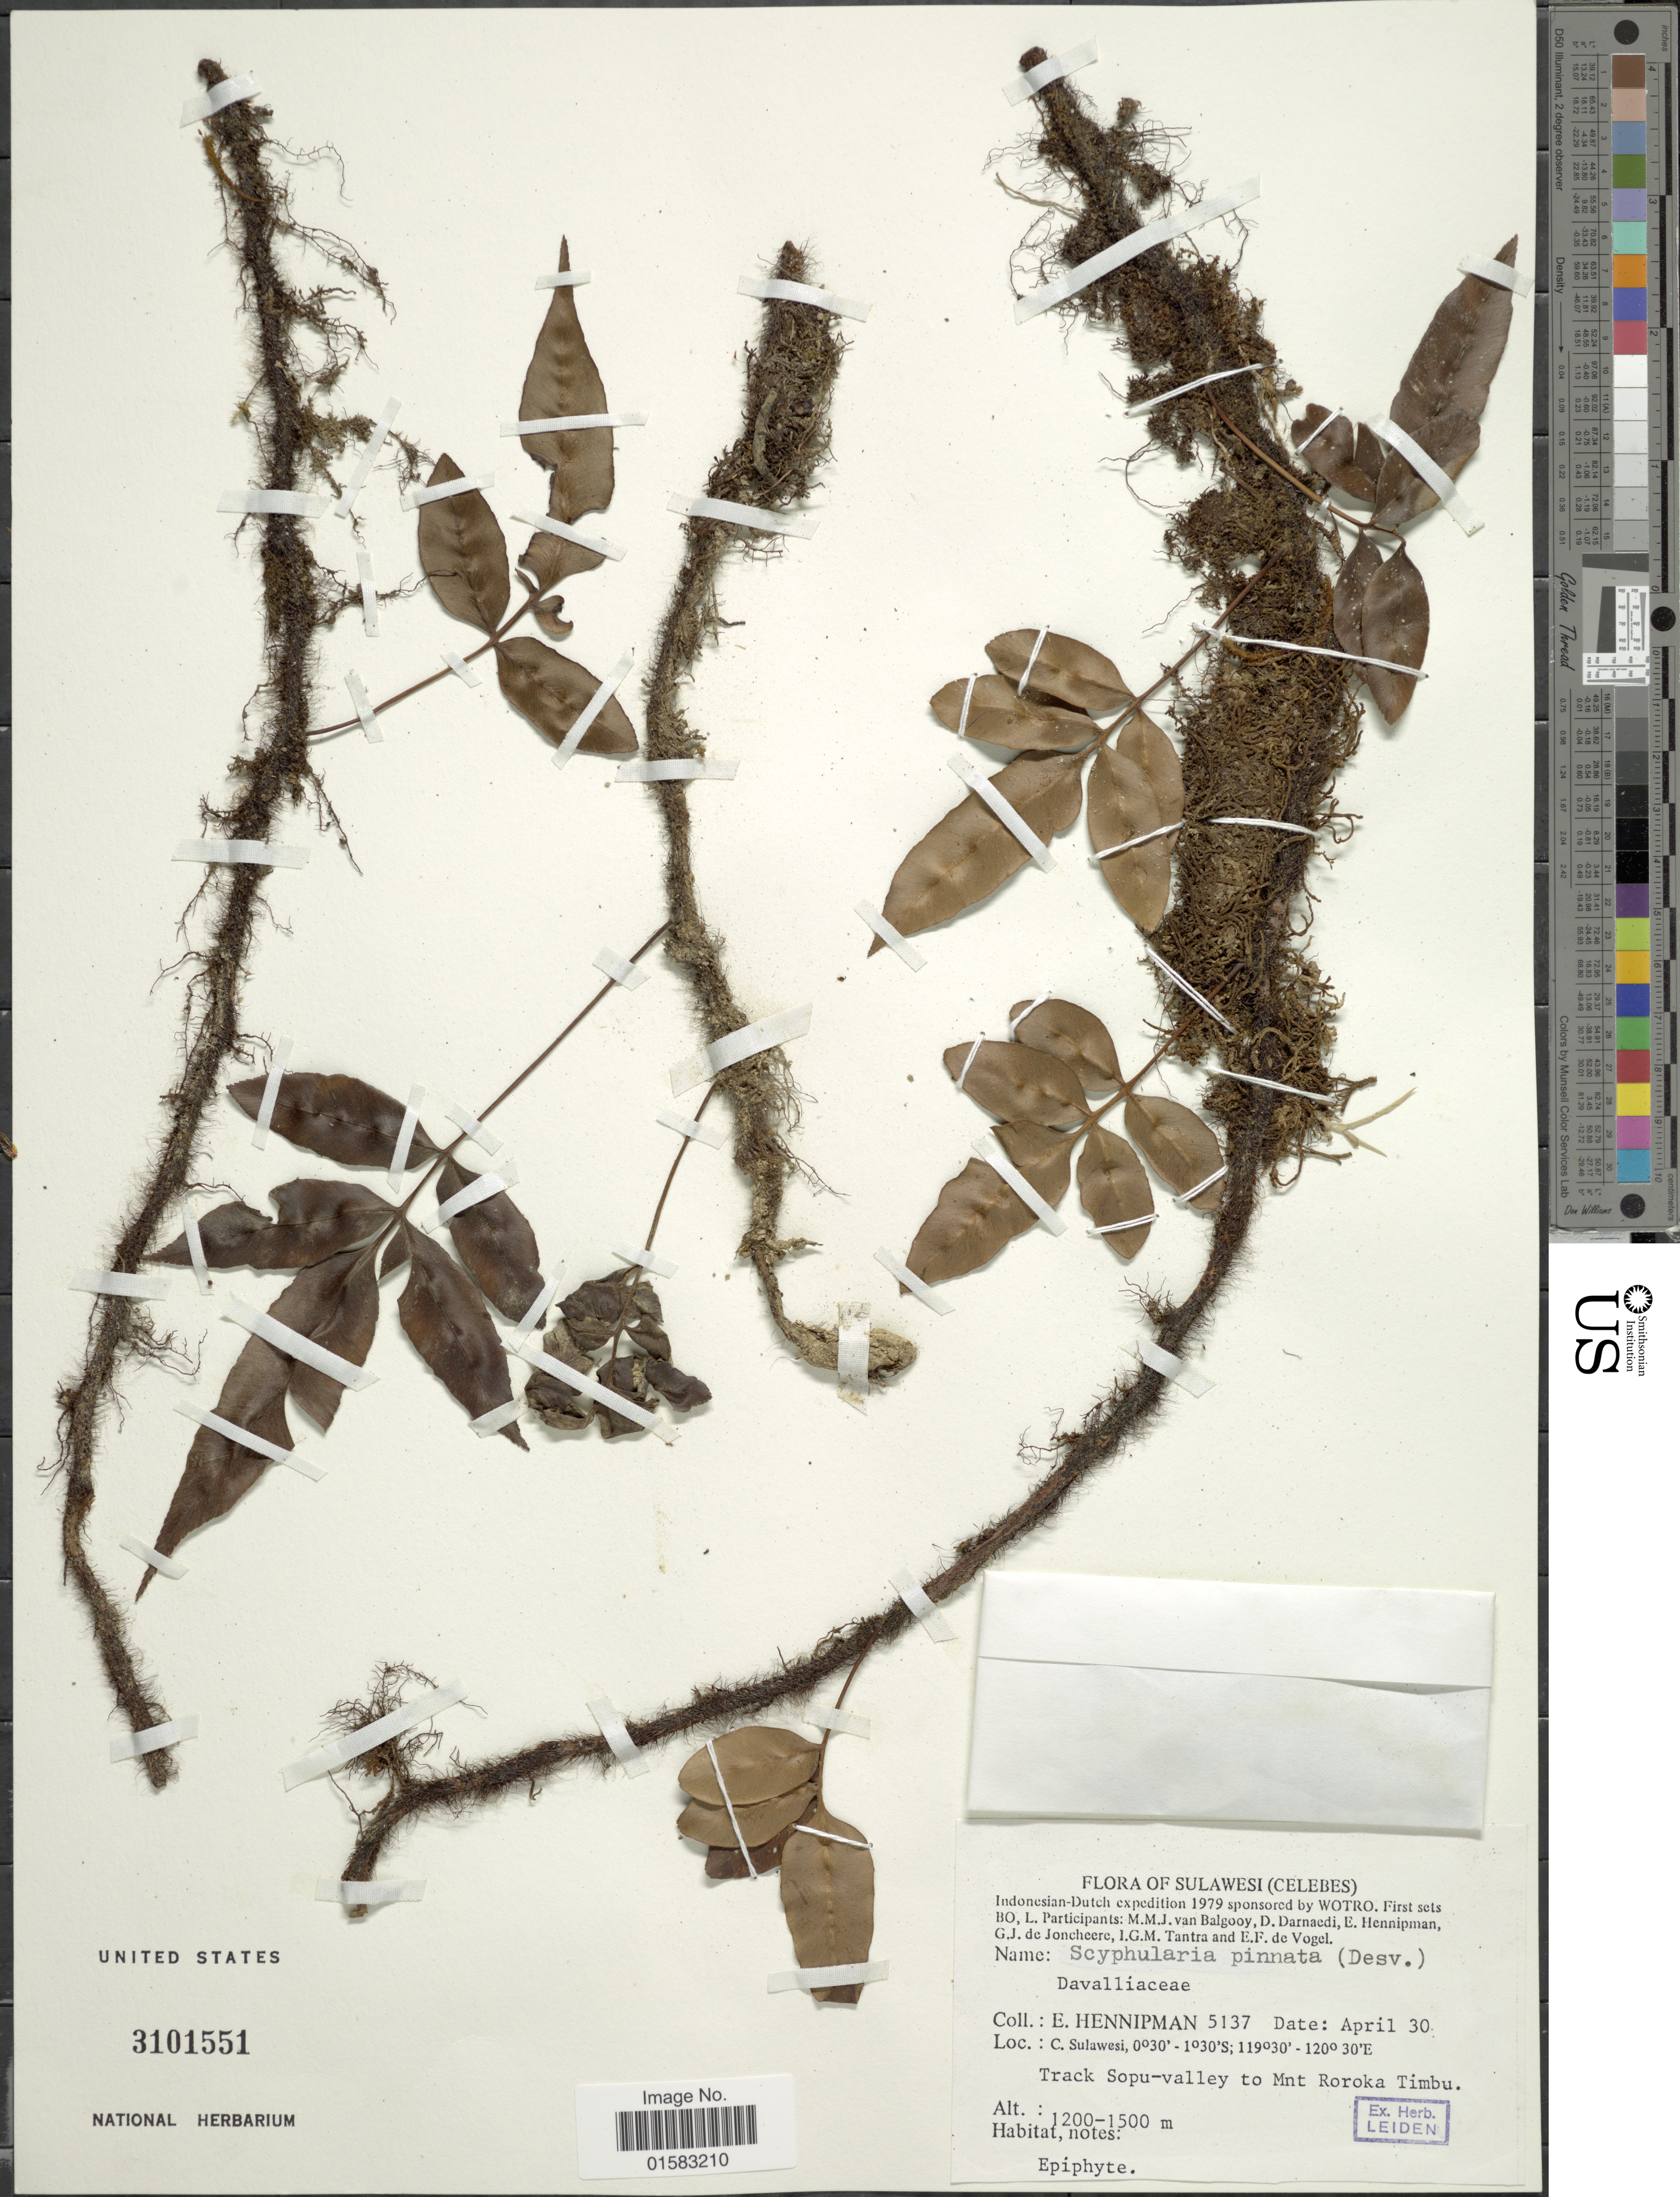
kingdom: Plantae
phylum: Tracheophyta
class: Polypodiopsida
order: Polypodiales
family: Davalliaceae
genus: Davallia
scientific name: Davallia pentaphylla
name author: Blume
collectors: E. Hennipman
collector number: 5137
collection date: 1979-04-30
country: Indonesia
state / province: Sulawesi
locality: Indonesian-Dutch Expedition, Celebes, C. Sulawesi, Track Sopu-valley to Mnt Roroka Timbu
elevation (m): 1200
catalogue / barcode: US 3101551